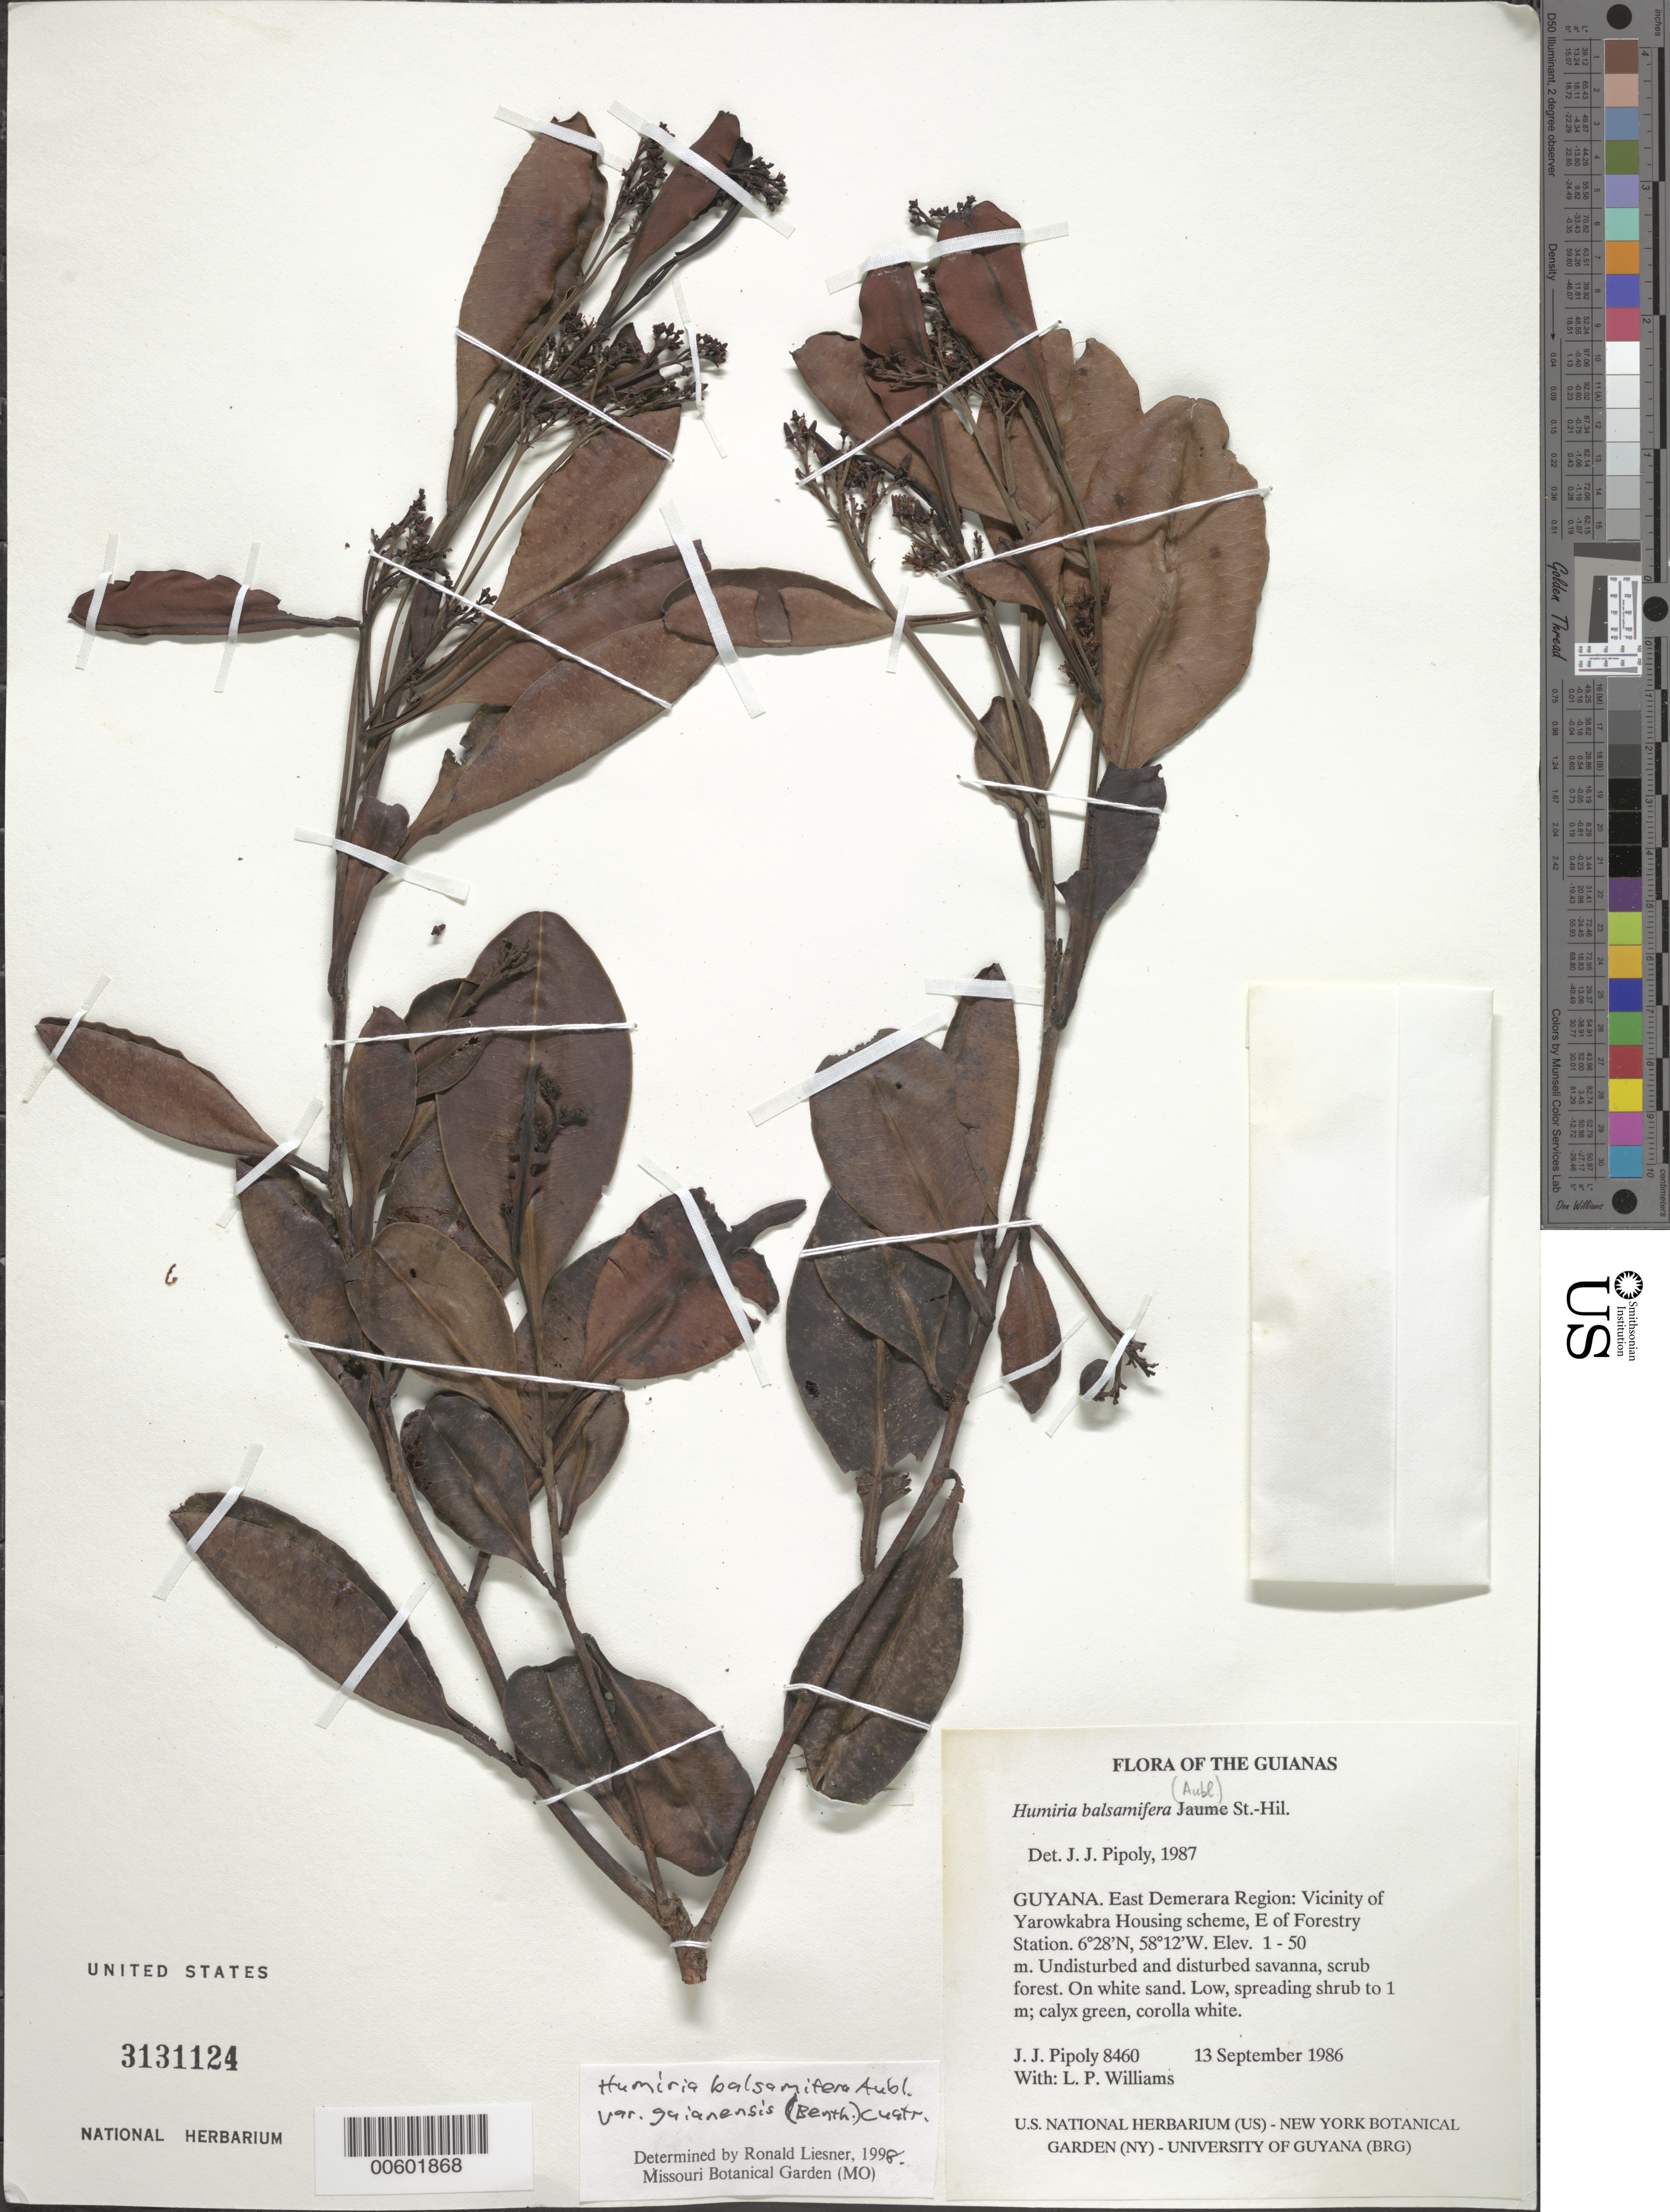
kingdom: Plantae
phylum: Tracheophyta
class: Magnoliopsida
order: Malpighiales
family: Humiriaceae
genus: Humiria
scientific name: Humiria balsamifera var. guianensis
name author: (Benth.) Cuatrec.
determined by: Liesner, R. L.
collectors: J. J. Pipoly & L. P. Williams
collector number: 8460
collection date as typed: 13 September 1986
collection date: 1986-09-13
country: Guyana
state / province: Demerara-Mahaica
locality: Vicinity of Yarowkabra Housing scheme, E of Forestry Station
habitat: Undisturbed and disturbed savanna, scrub forest. On white sand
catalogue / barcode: US 3131124